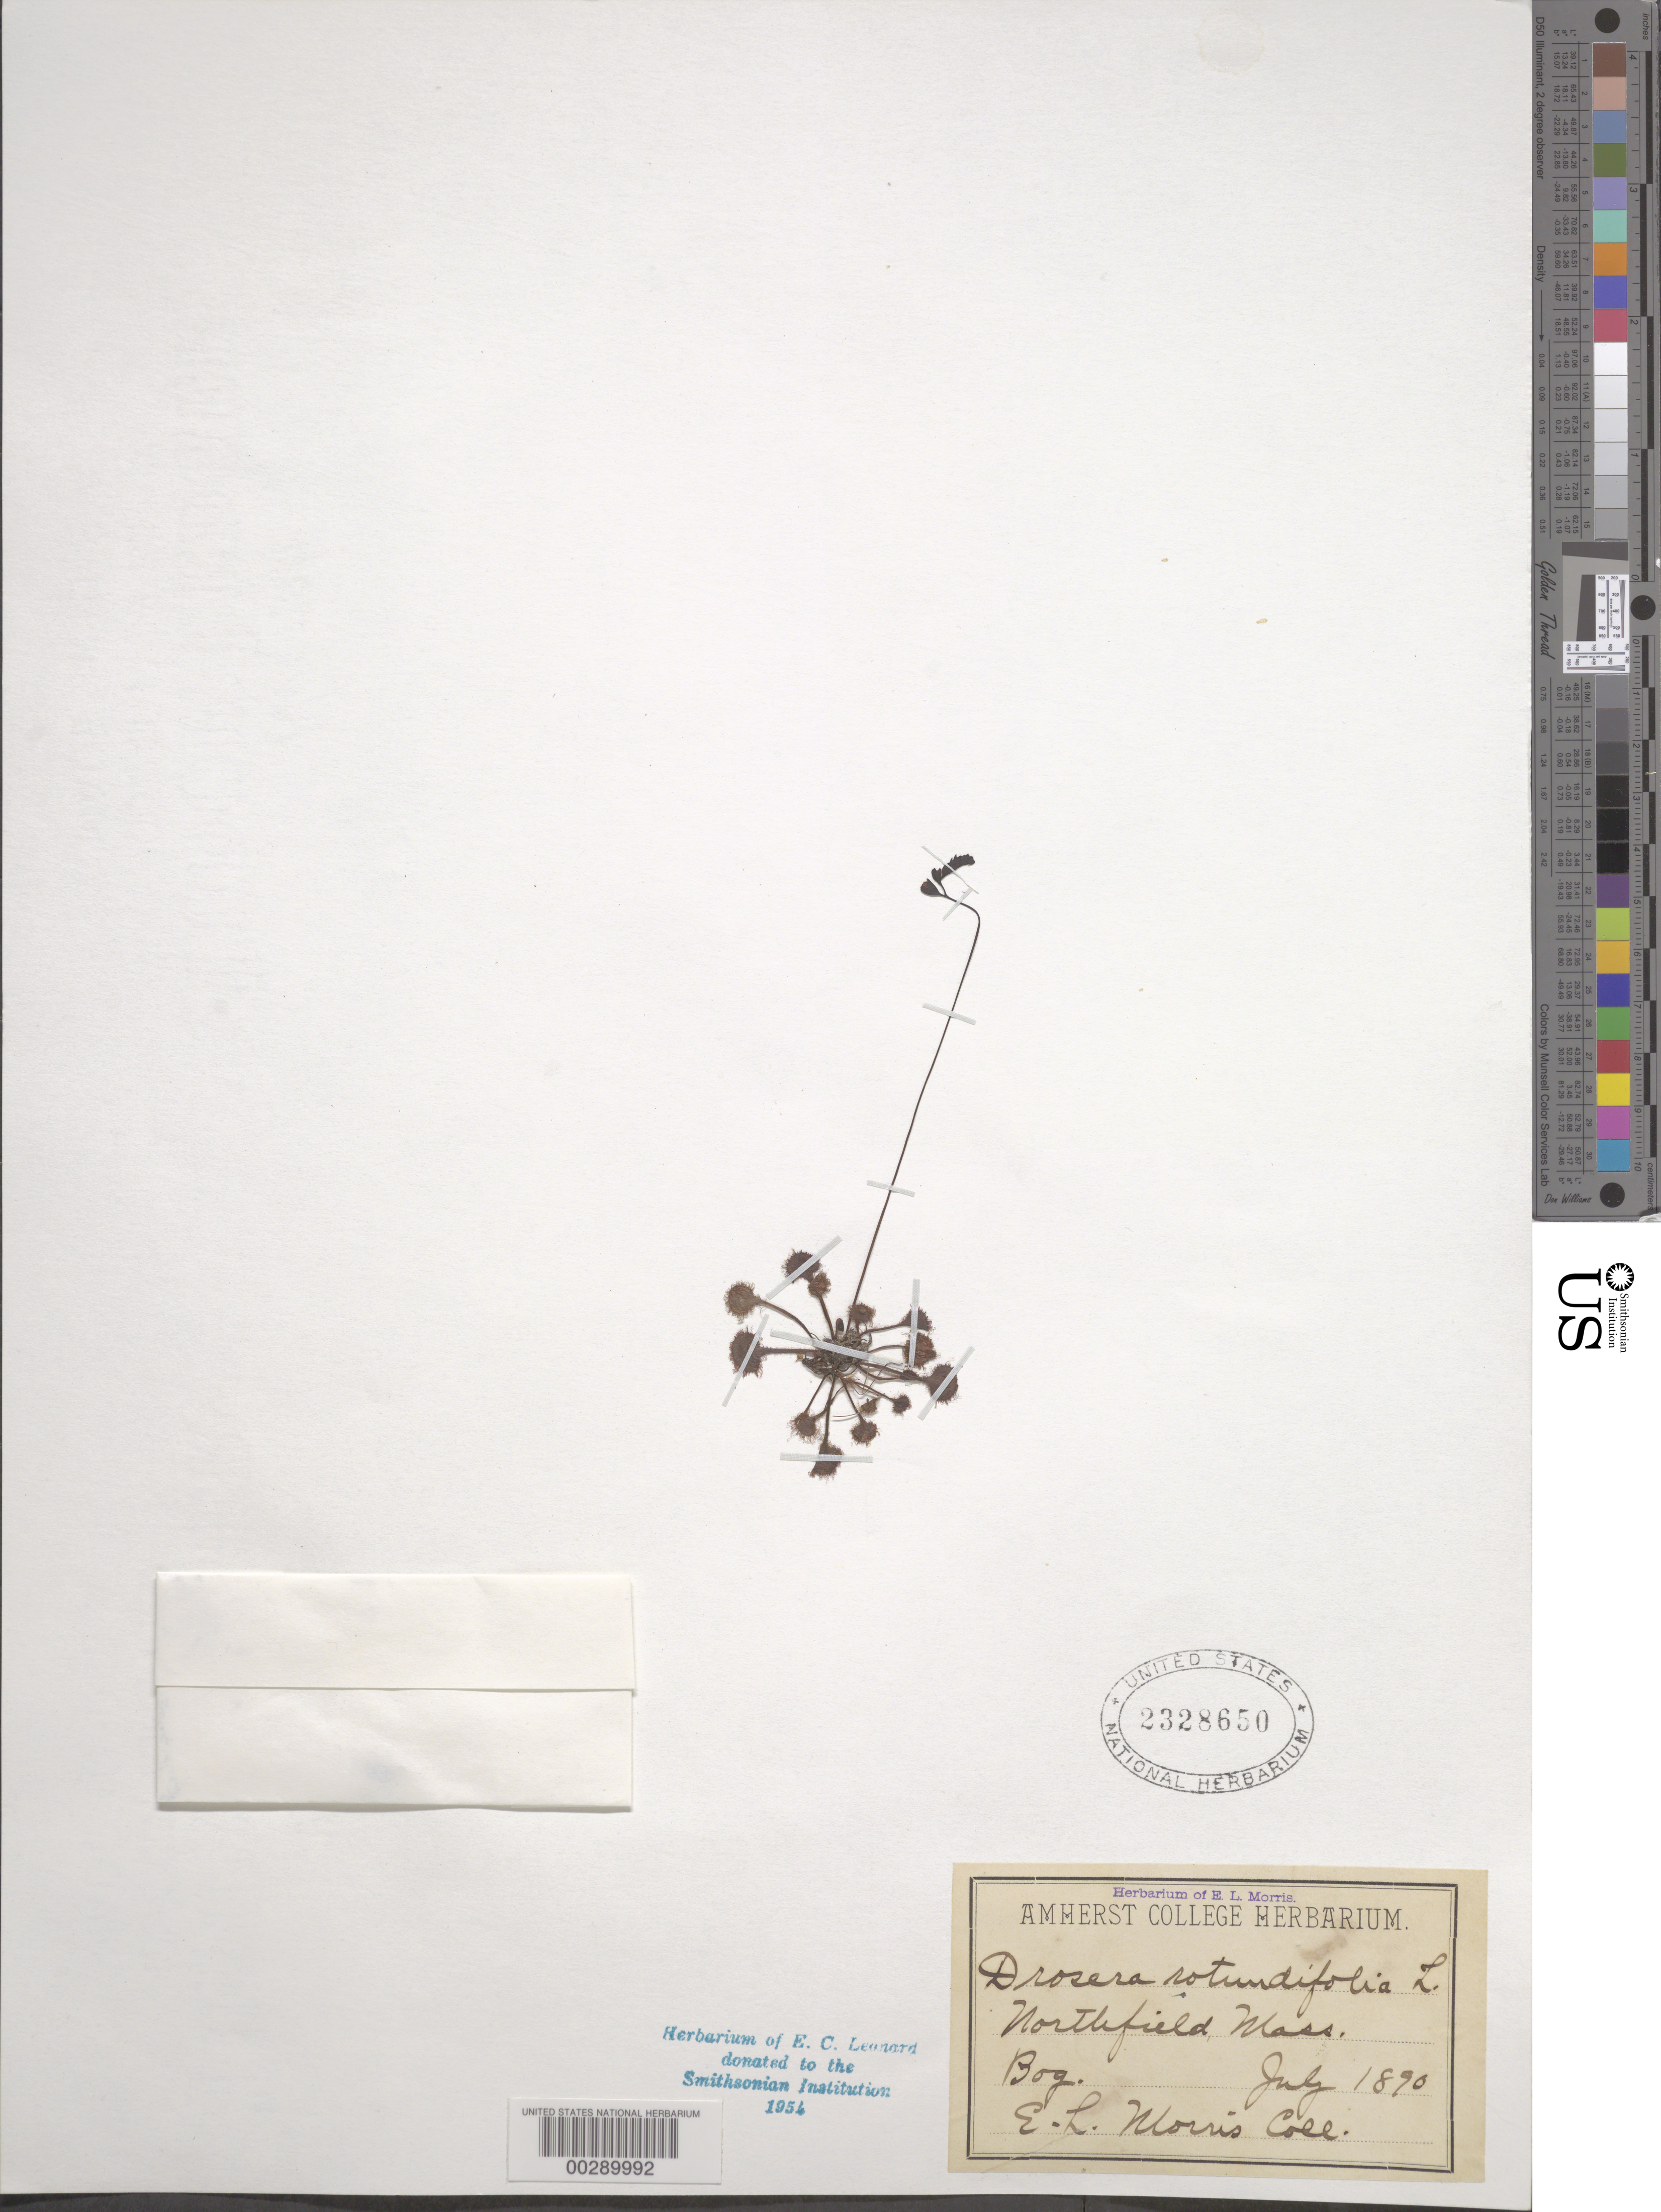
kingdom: Plantae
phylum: Tracheophyta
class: Magnoliopsida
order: Caryophyllales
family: Droseraceae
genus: Drosera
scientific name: Drosera rotundifolia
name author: L.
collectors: E. L. Morris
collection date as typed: Jul 1890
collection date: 1890-07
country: United States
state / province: Massachusetts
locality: Northfield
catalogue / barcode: US 2328650